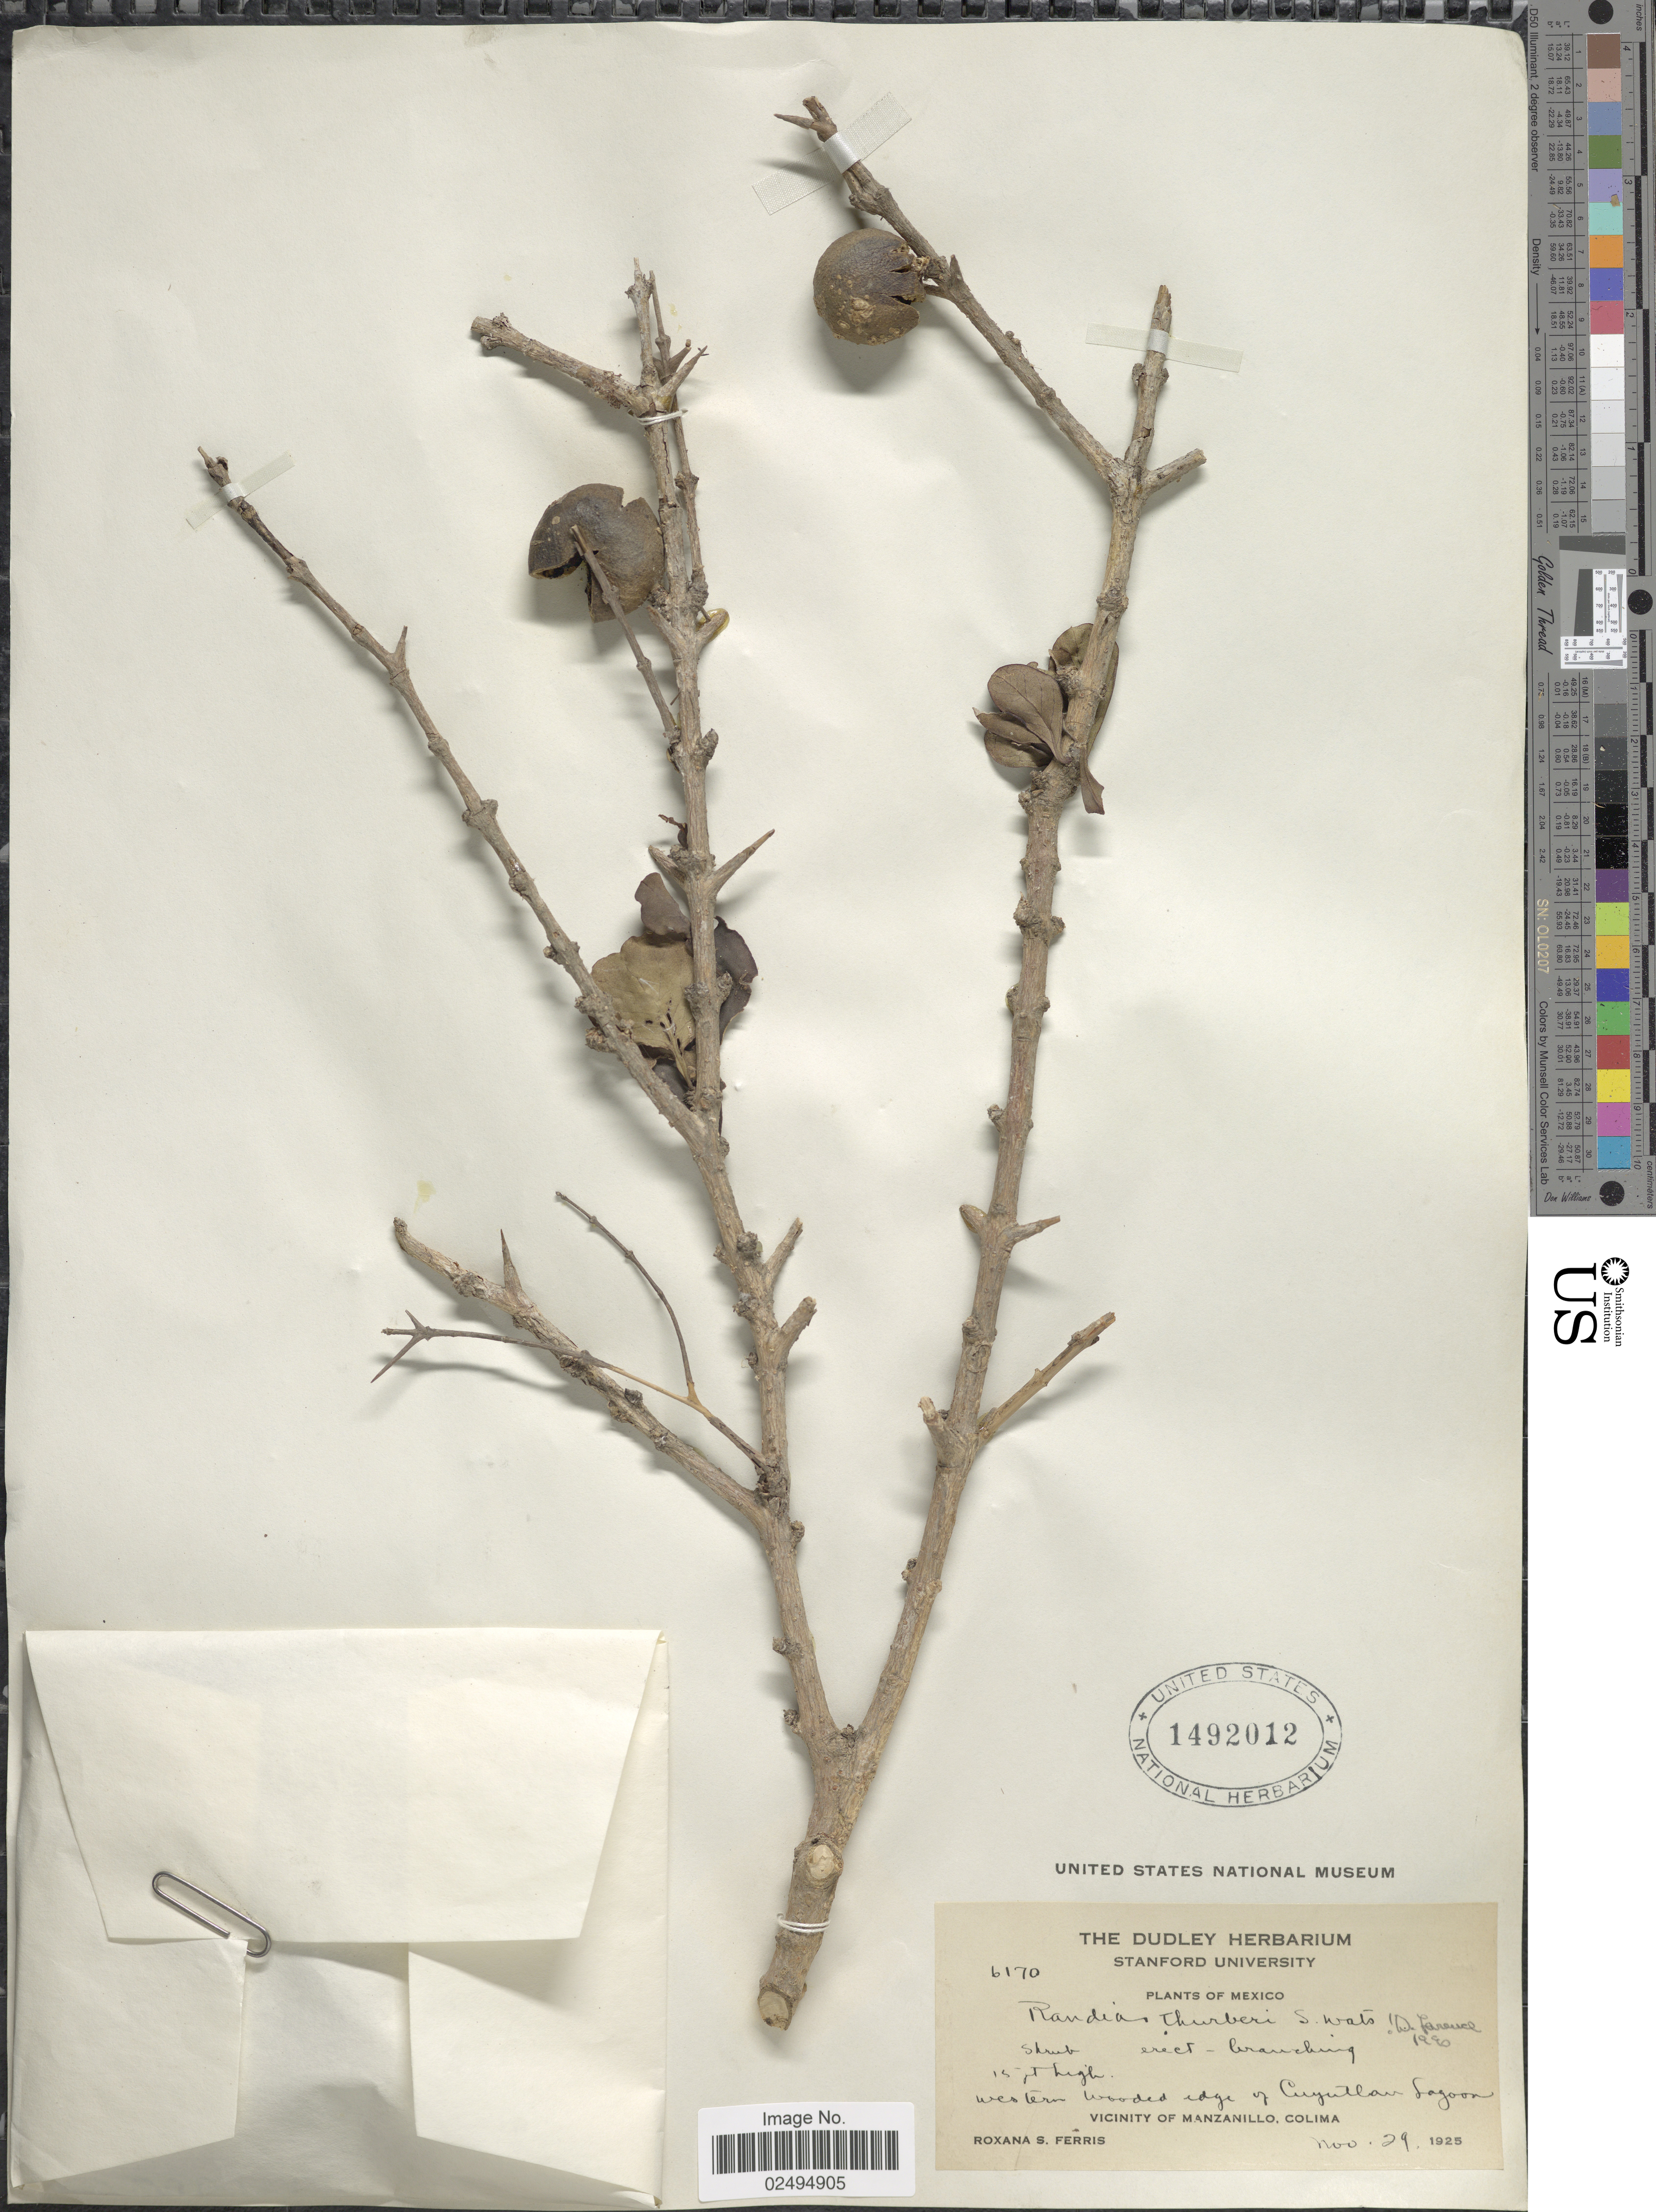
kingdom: Plantae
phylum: Tracheophyta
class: Magnoliopsida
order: Gentianales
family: Rubiaceae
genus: Randia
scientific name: Randia thurberi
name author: S. Watson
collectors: R. S. Ferris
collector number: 6170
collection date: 1925-11-29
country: Mexico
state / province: Colima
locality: Western wooded edge of Cuzutlan Lagoon, Vicinity of Manzanillo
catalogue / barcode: US 1492012